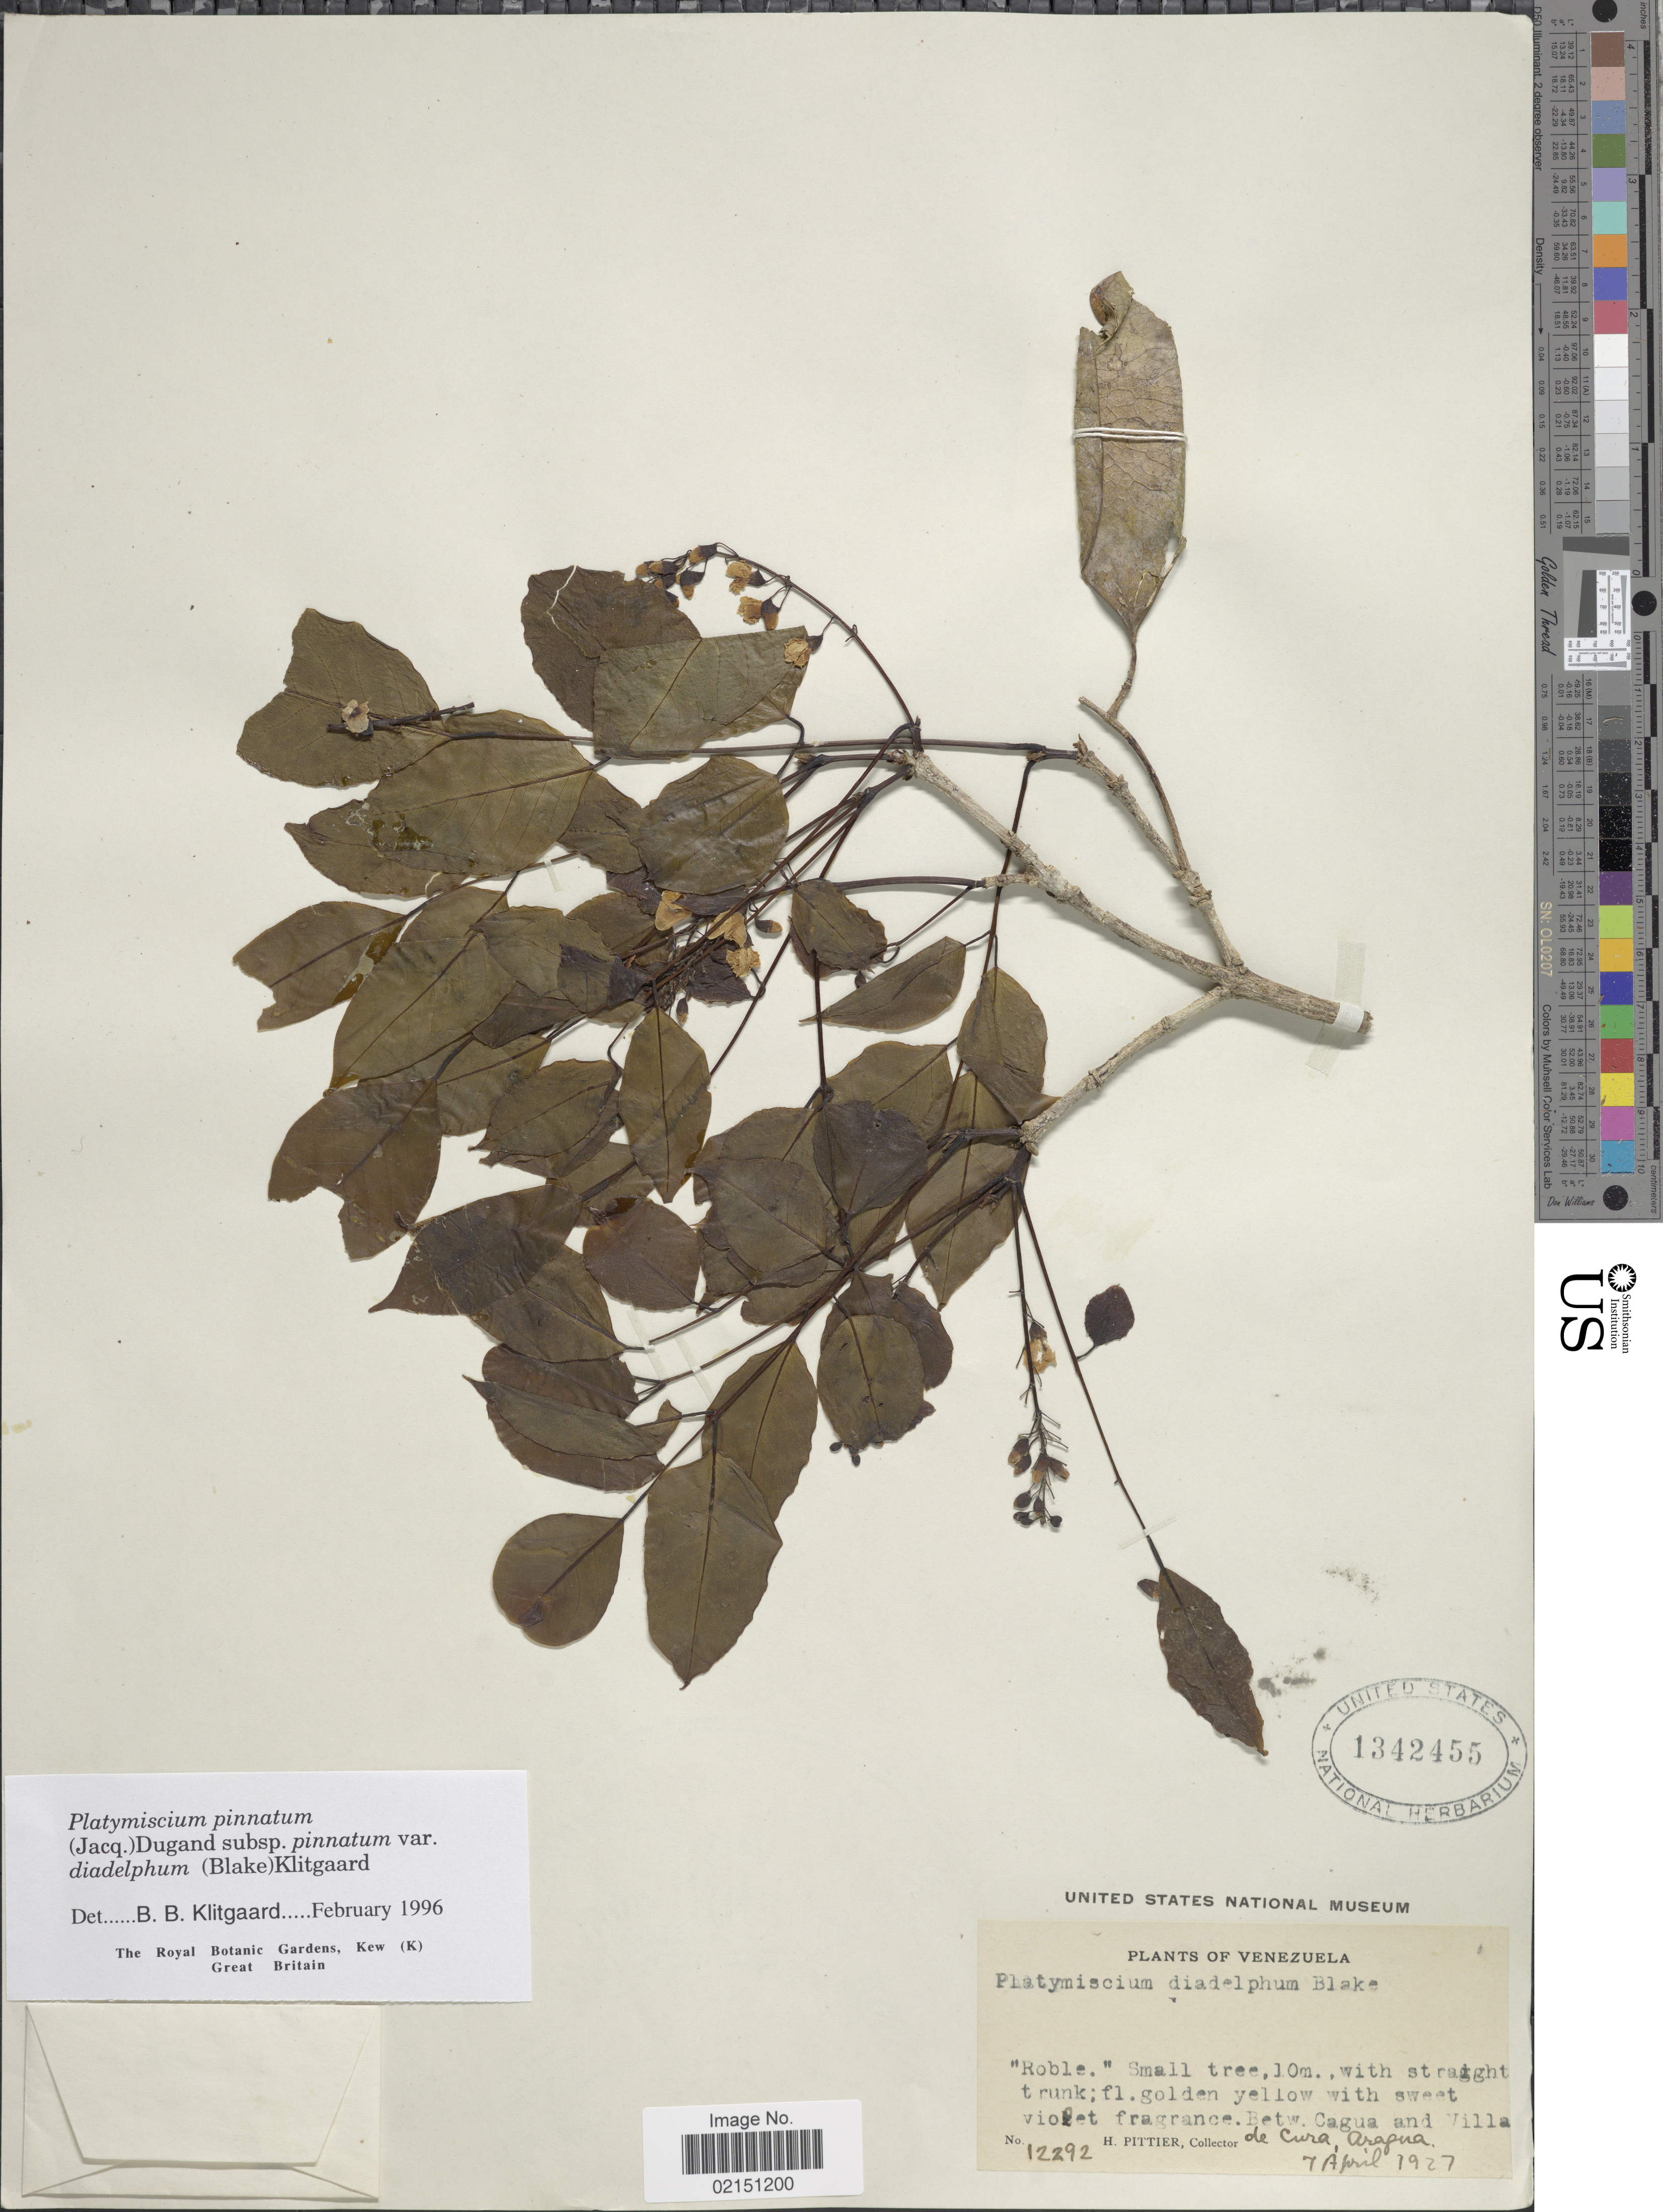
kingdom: Plantae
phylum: Tracheophyta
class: Magnoliopsida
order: Fabales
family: Fabaceae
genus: Platymiscium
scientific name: Platymiscium pinnatum var. diadelphum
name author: (S.F. Blake) Klitg.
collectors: H. F. Pittier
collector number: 12292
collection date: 1927-04-07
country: Venezuela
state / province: Aragua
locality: Betw. Cagua and Villa de Cura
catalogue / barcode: US 1342455